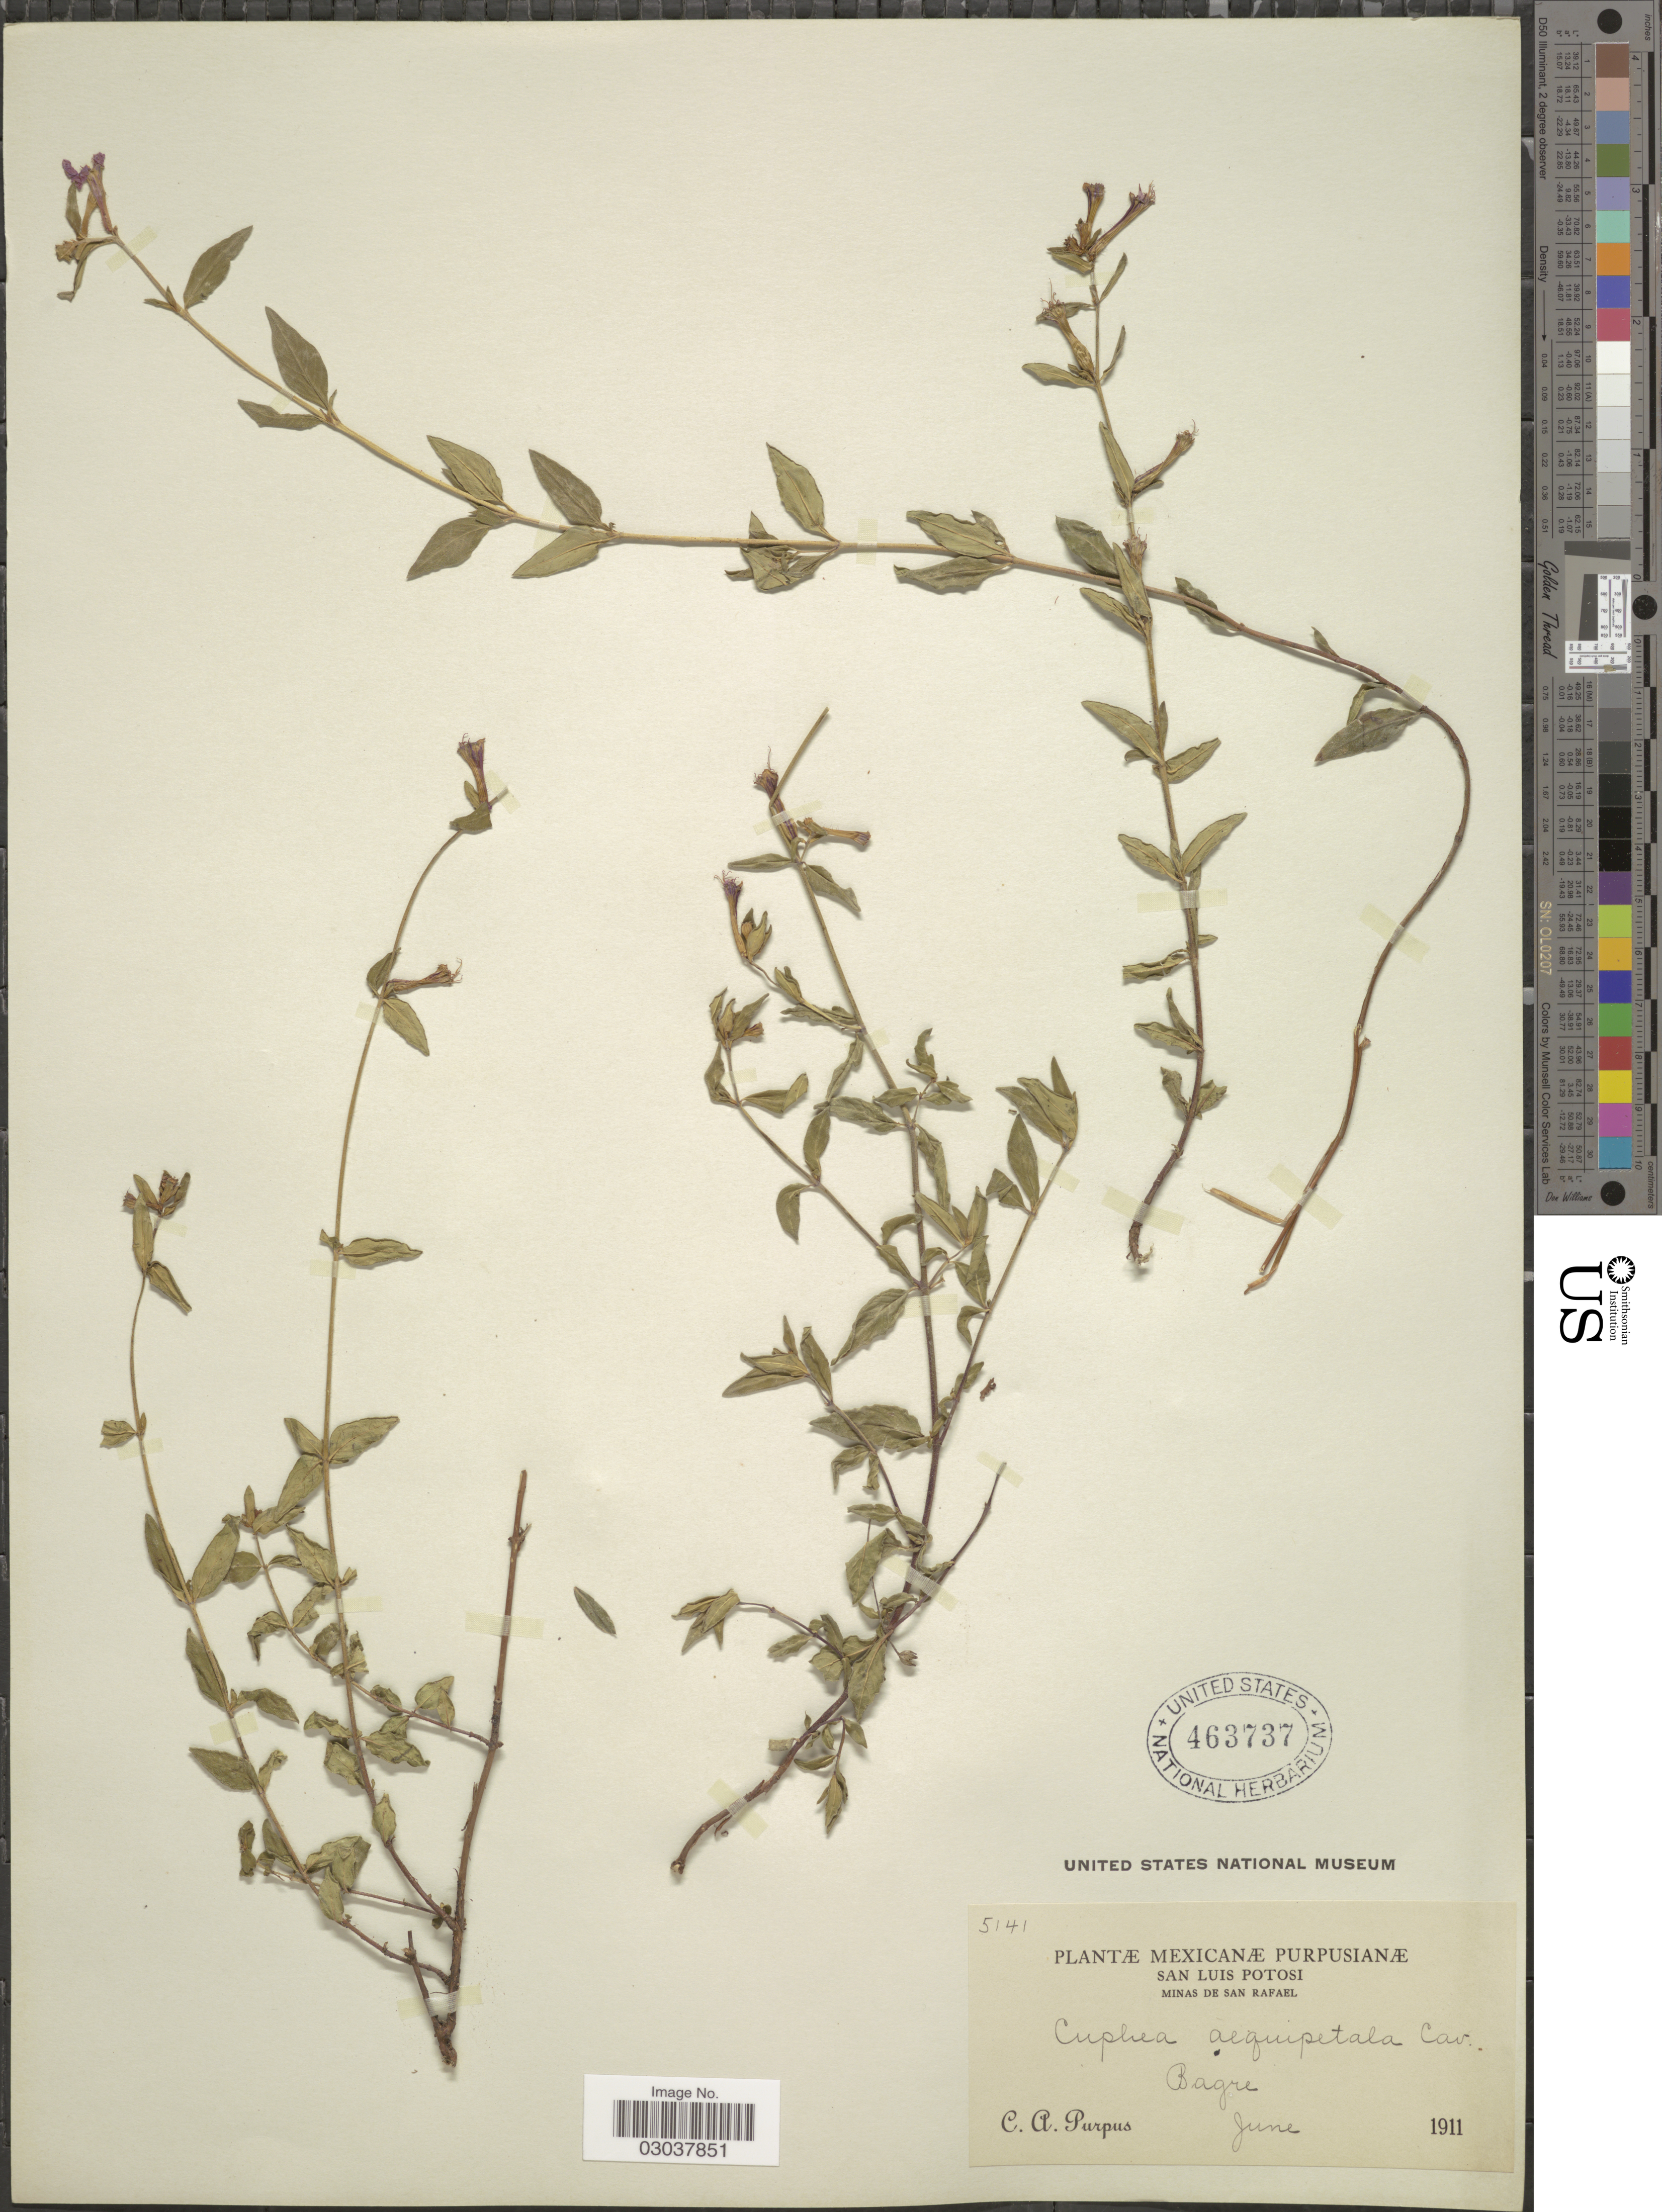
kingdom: Plantae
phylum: Tracheophyta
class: Magnoliopsida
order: Myrtales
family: Lythraceae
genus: Cuphea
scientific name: Cuphea aequipetala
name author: Cav.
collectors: C. A. Purpus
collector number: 5141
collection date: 1911-06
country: Mexico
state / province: San Luis Potosí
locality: Minas de San Rafael. Bagre.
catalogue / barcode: US 463737